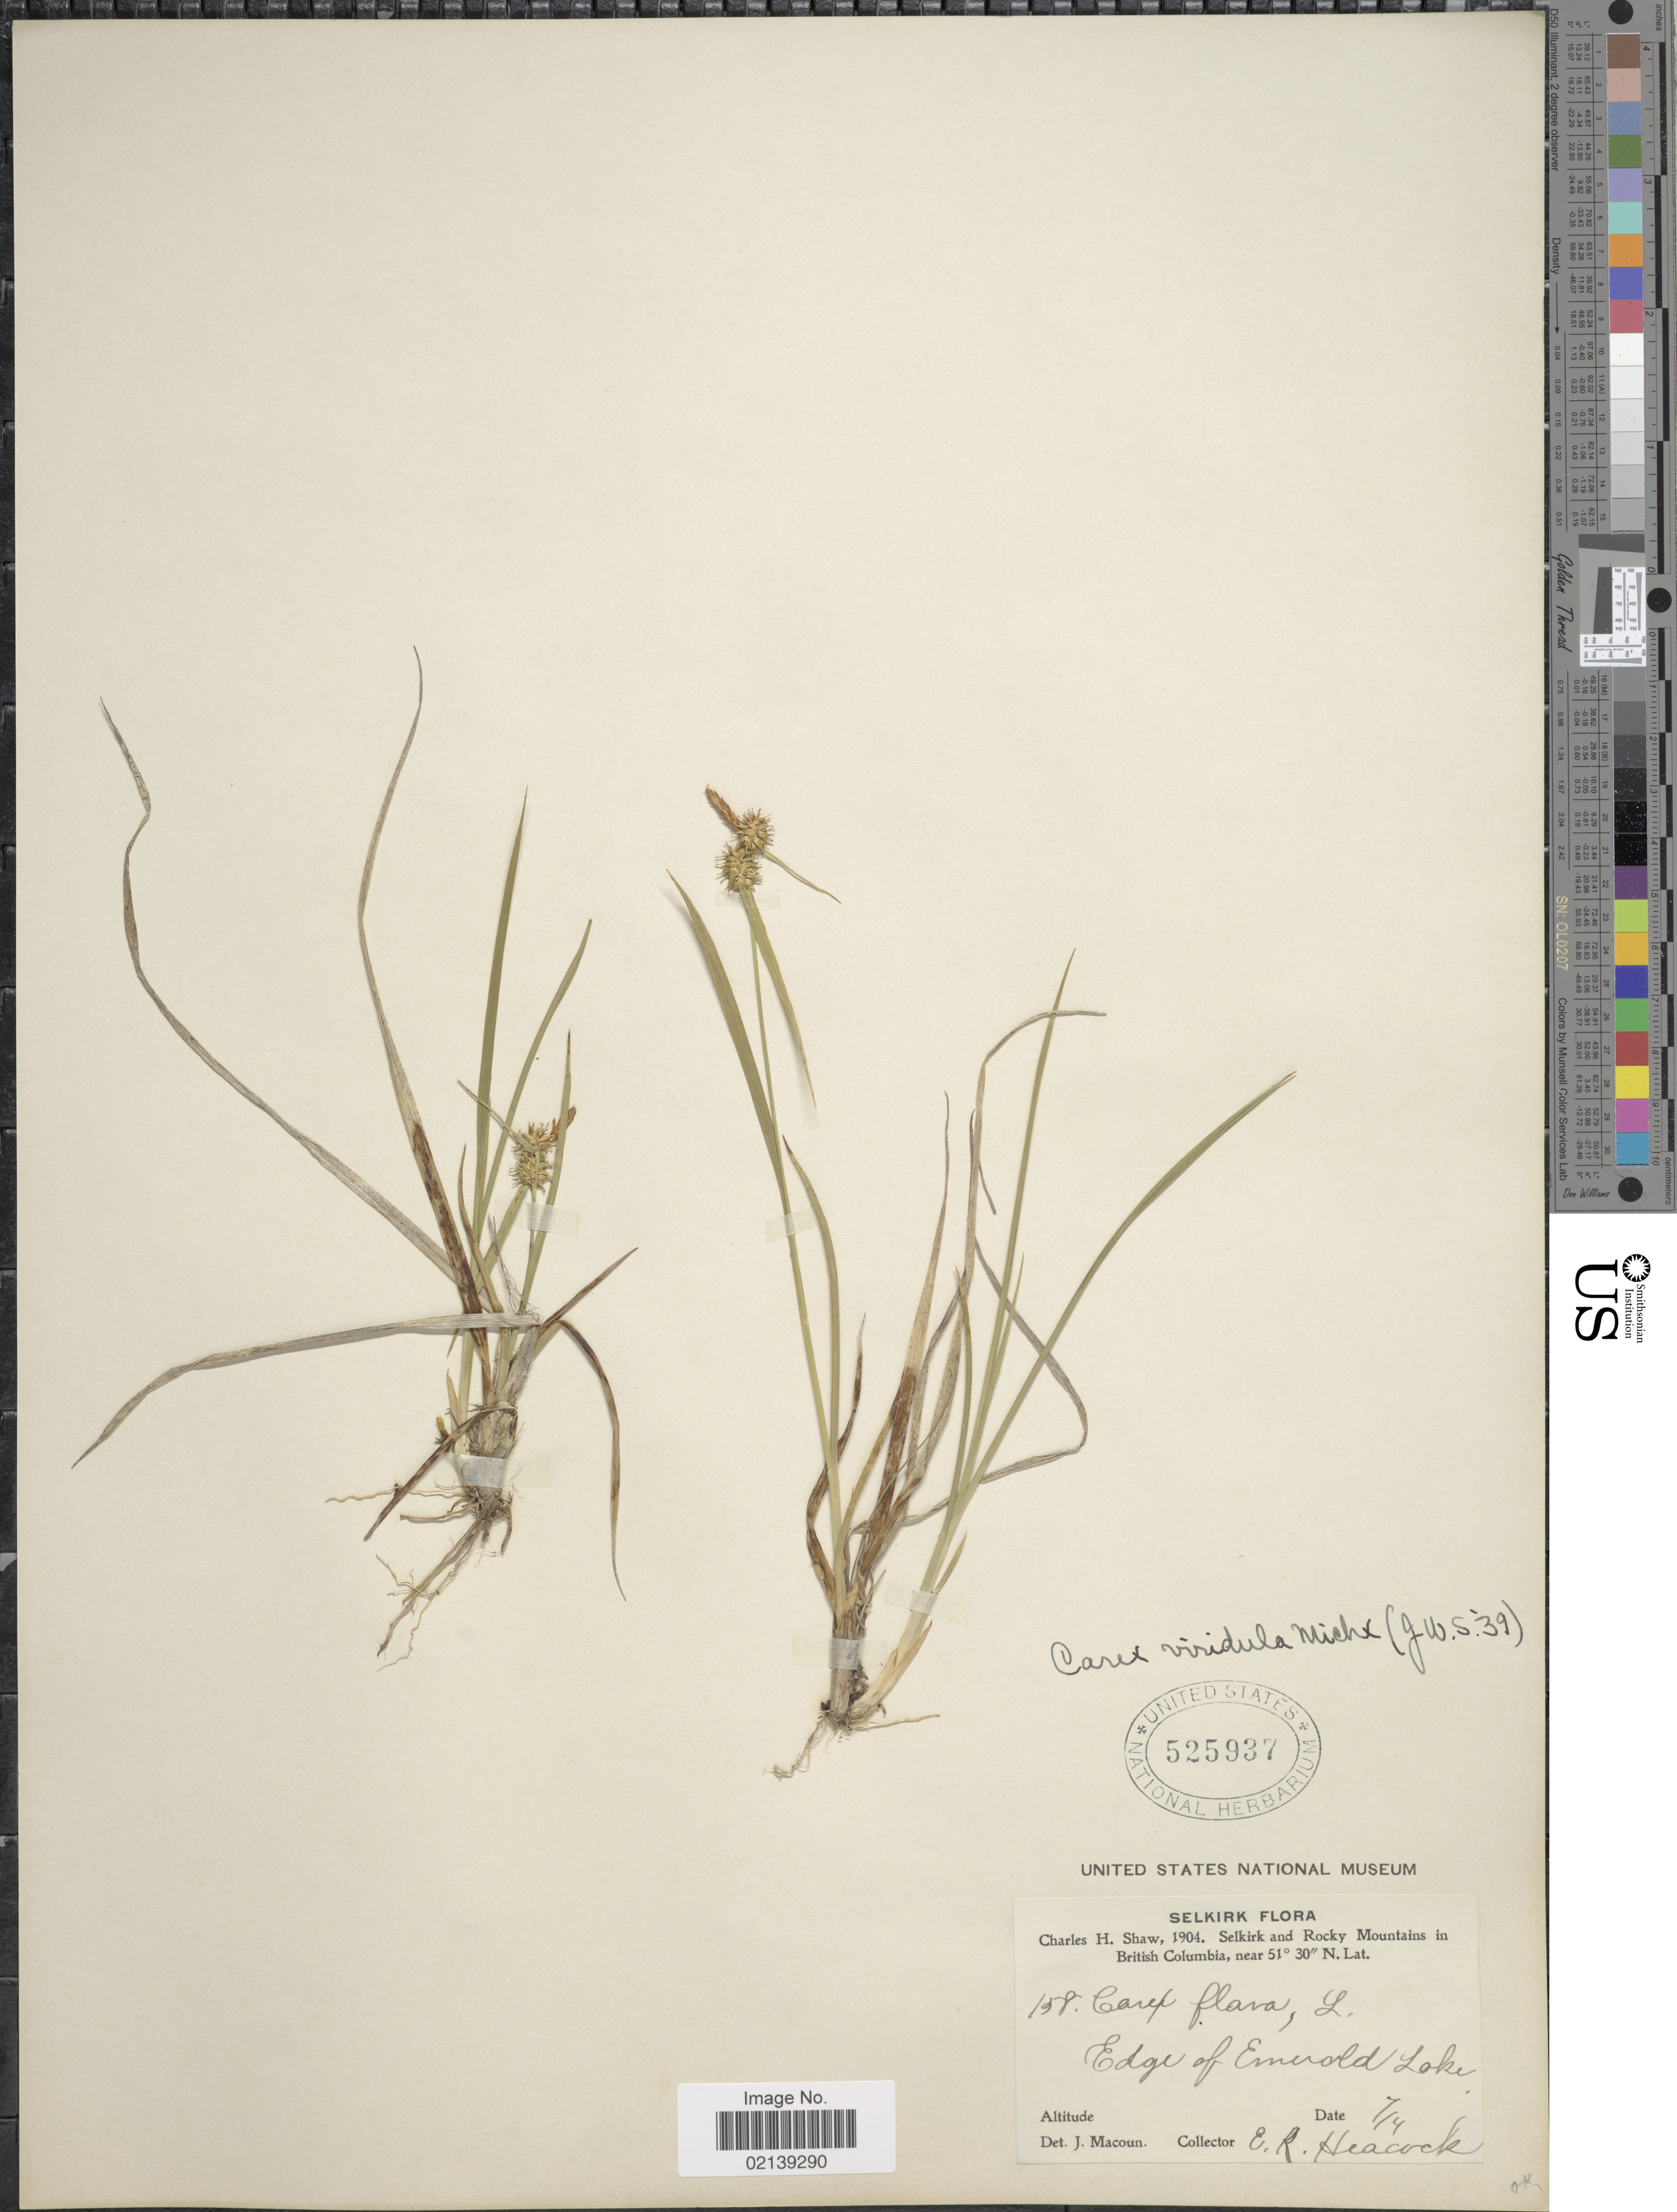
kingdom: Plantae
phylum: Tracheophyta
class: Liliopsida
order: Poales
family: Cyperaceae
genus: Carex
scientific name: Carex oederi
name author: Retz.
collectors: E. Heacock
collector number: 158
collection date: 1904-04-07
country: Canada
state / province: British Columbia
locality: Selkirk, Selkirk and Rocky Mountains in British Columbia, edge of Emerald Lake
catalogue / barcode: US 525937